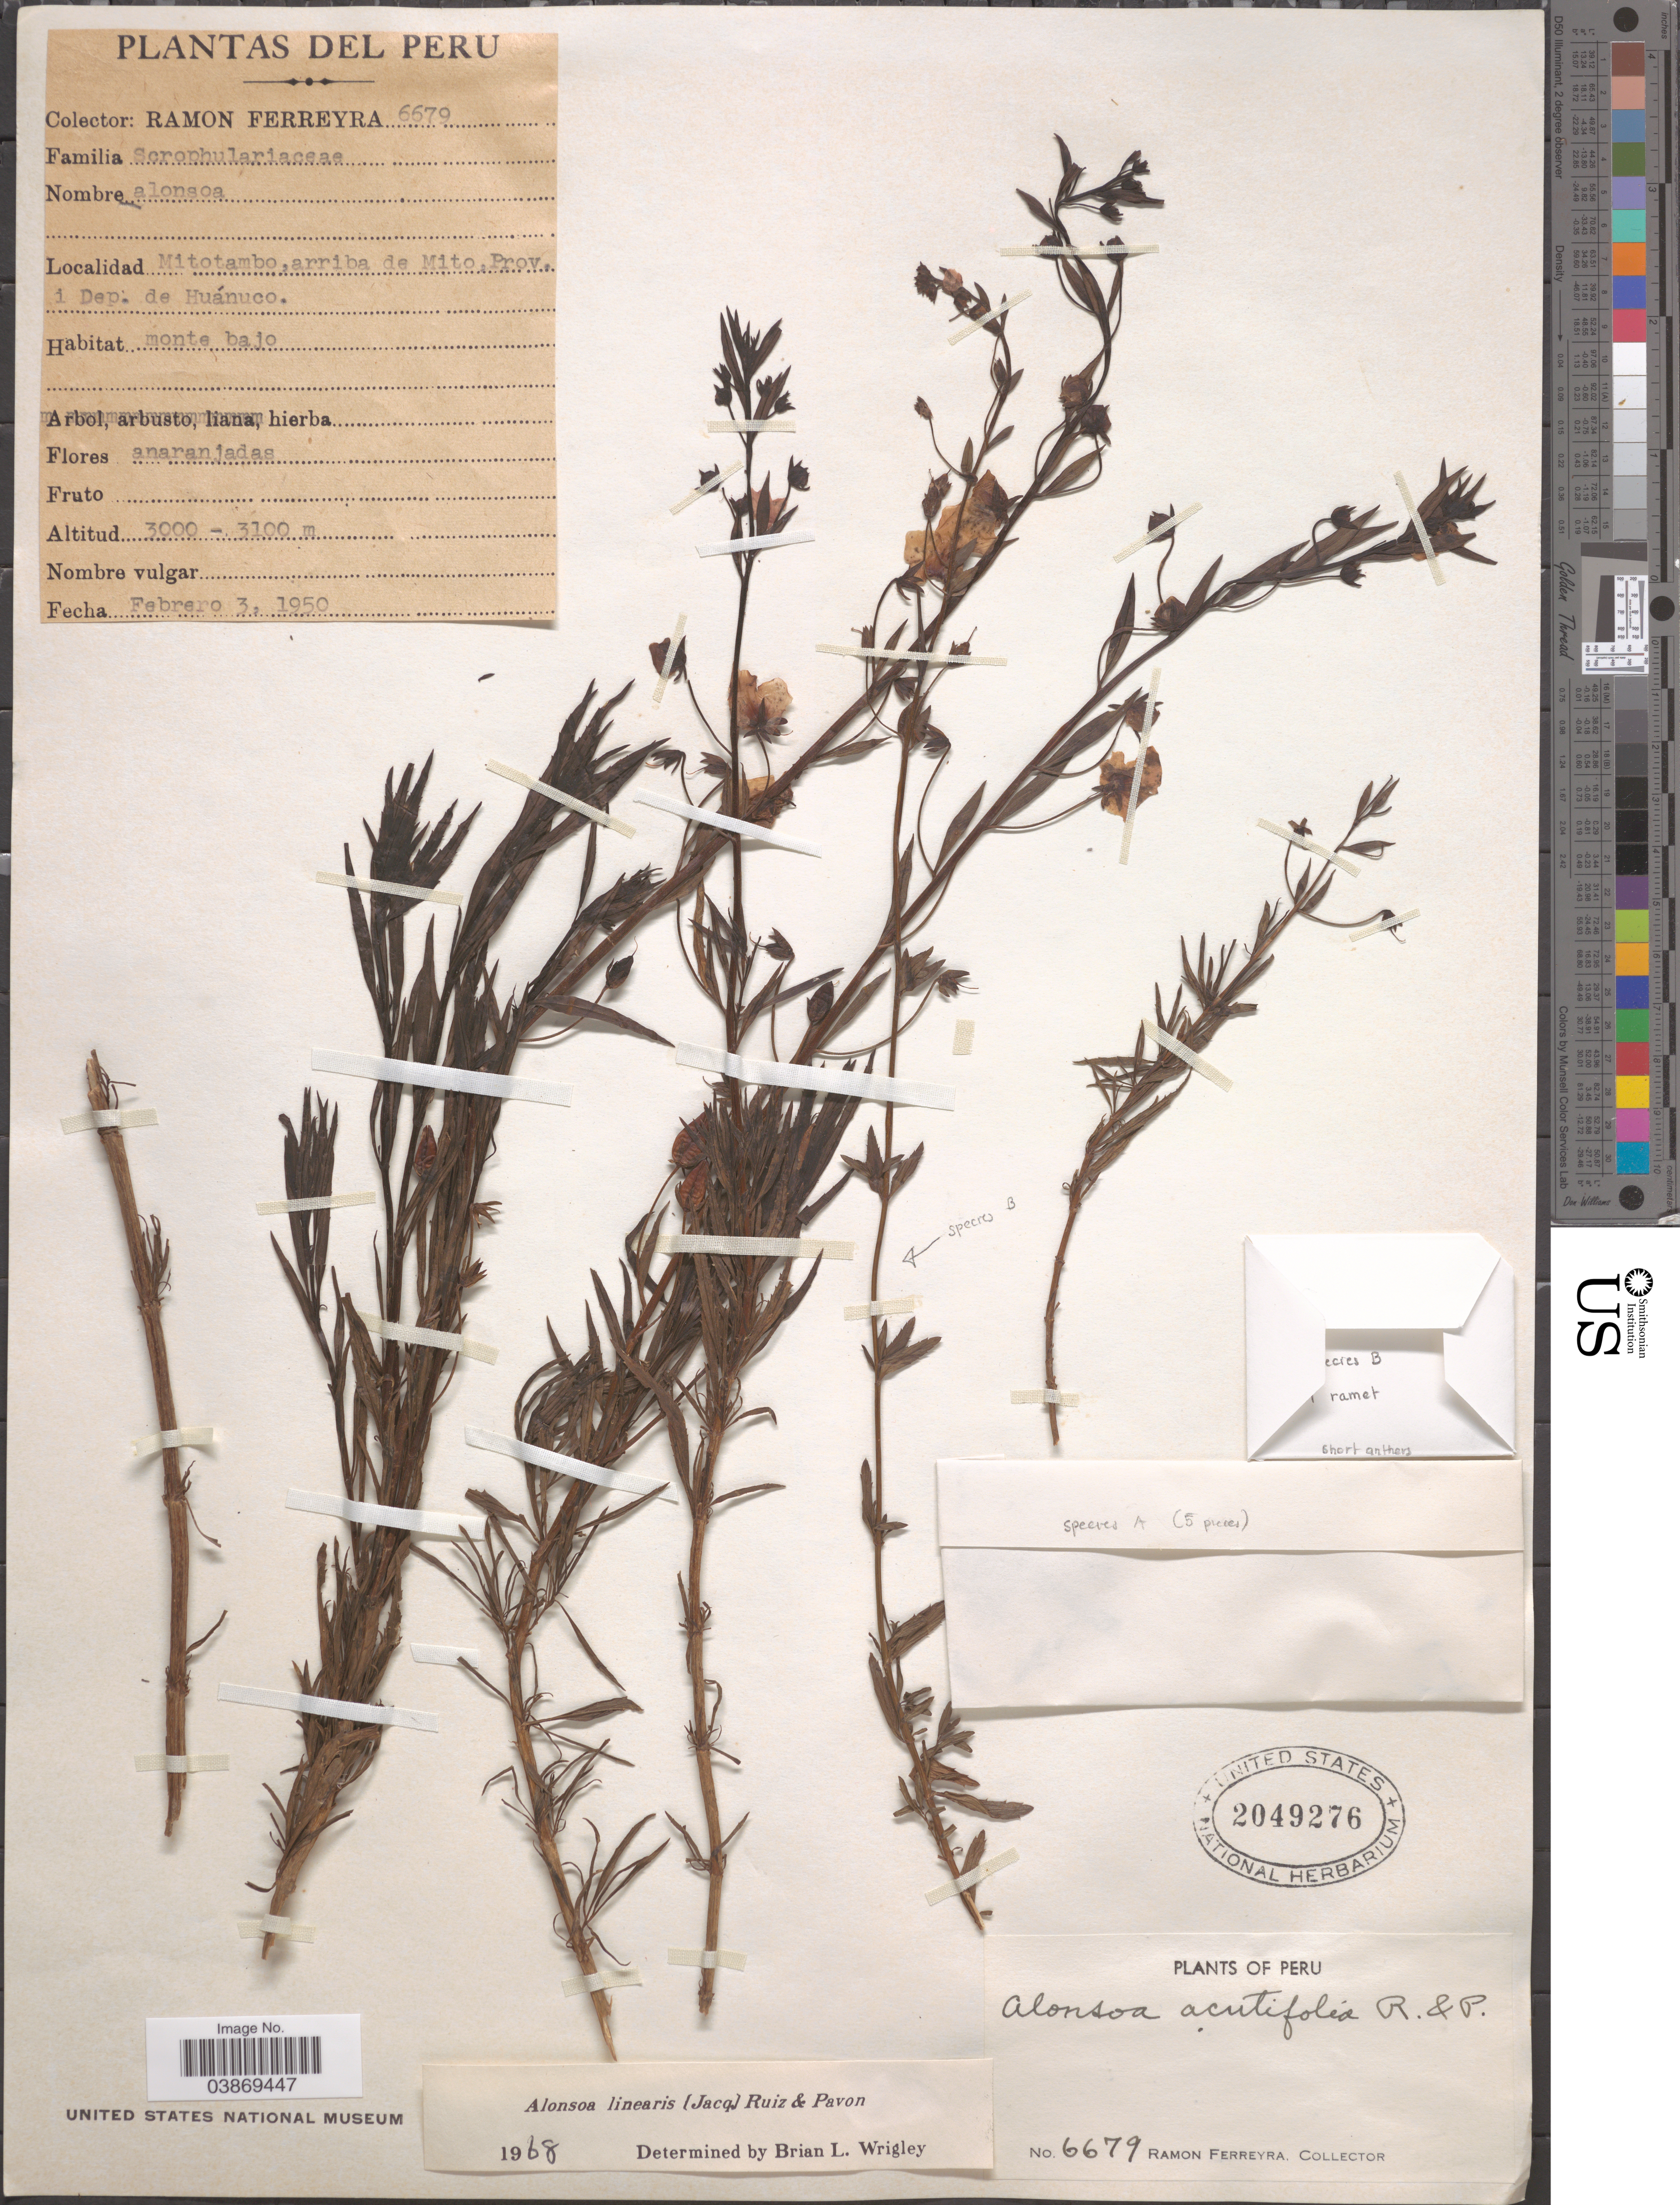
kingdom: Plantae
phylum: Tracheophyta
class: Magnoliopsida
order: Lamiales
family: Scrophulariaceae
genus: Alonsoa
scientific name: Alonsoa linearis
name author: (Jacq.) Ruiz & Pav.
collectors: R. A. Ferreyra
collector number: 6679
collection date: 1950-02-03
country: Peru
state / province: Huánuco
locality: Mitotambo, arriba de Mito, Prov. i Dep. de Huánuco.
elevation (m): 3000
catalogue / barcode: US 2049276